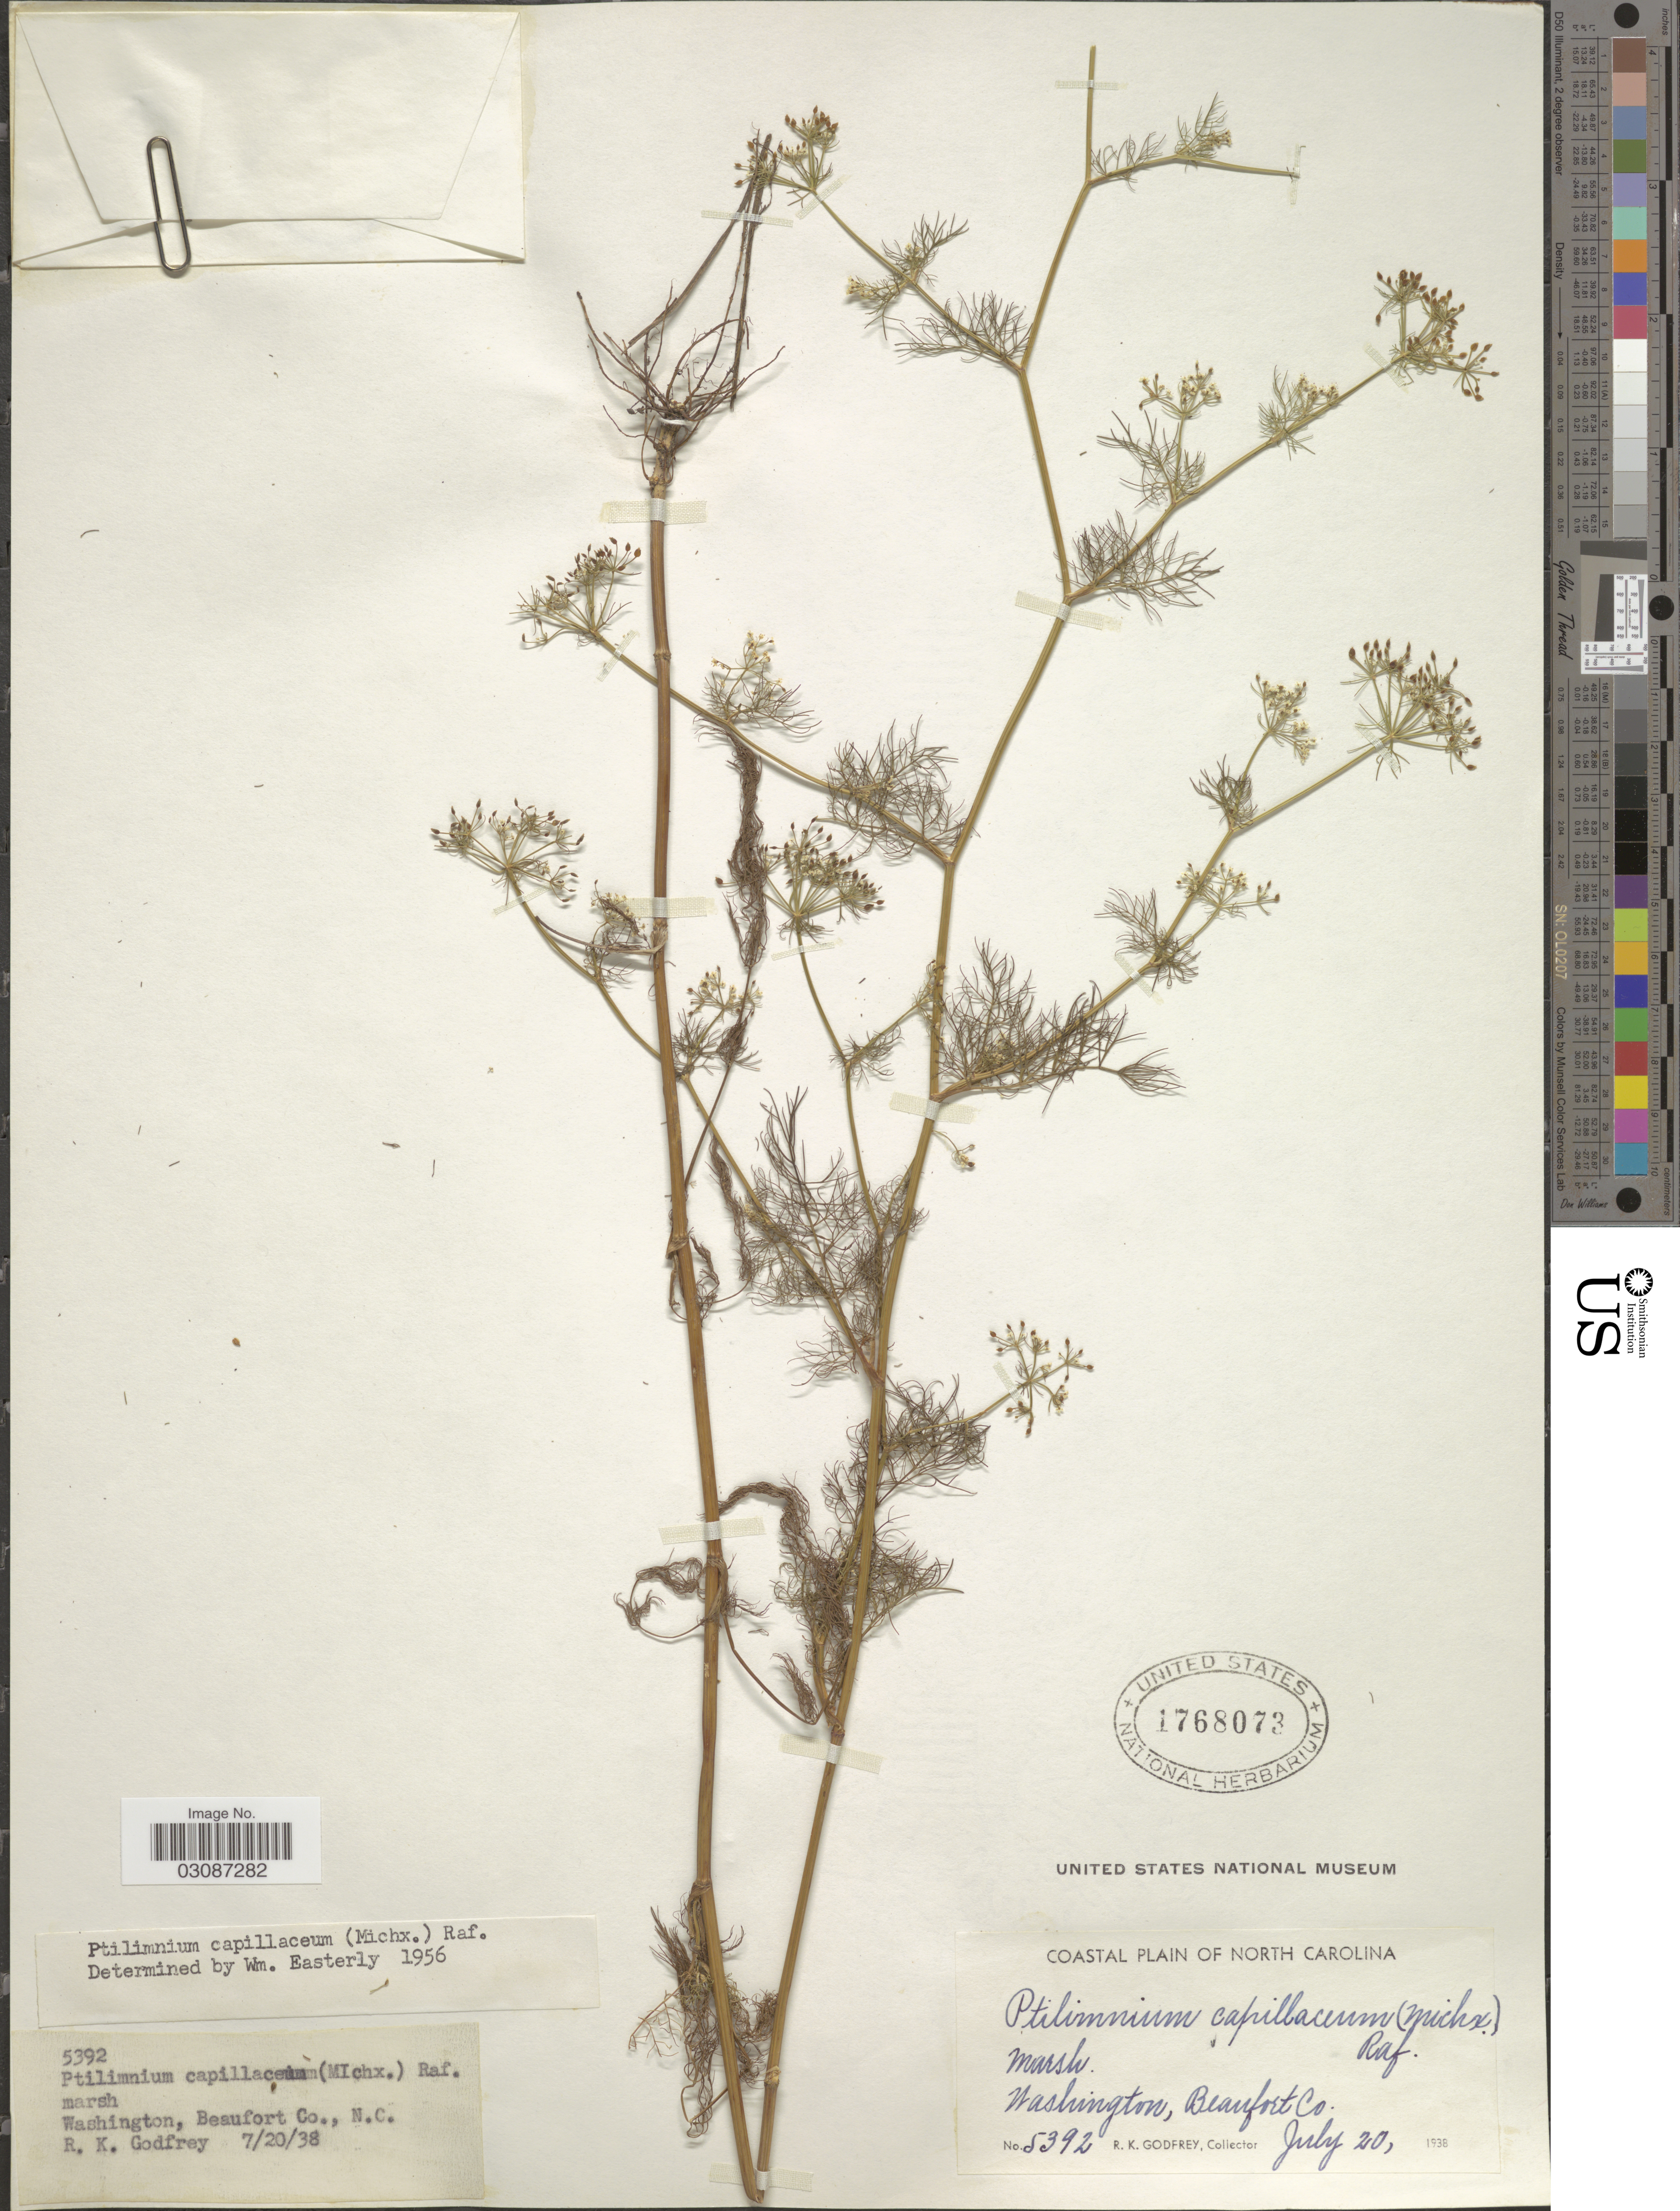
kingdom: Plantae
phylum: Tracheophyta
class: Magnoliopsida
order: Apiales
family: Apiaceae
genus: Ptilimnium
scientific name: Ptilimnium capillaceum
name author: (Michx.) Raf.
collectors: R. K. Godfrey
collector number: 5392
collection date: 1938-07-20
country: United States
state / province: North Carolina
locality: Washington, Beaufort Co.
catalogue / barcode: US 1768073